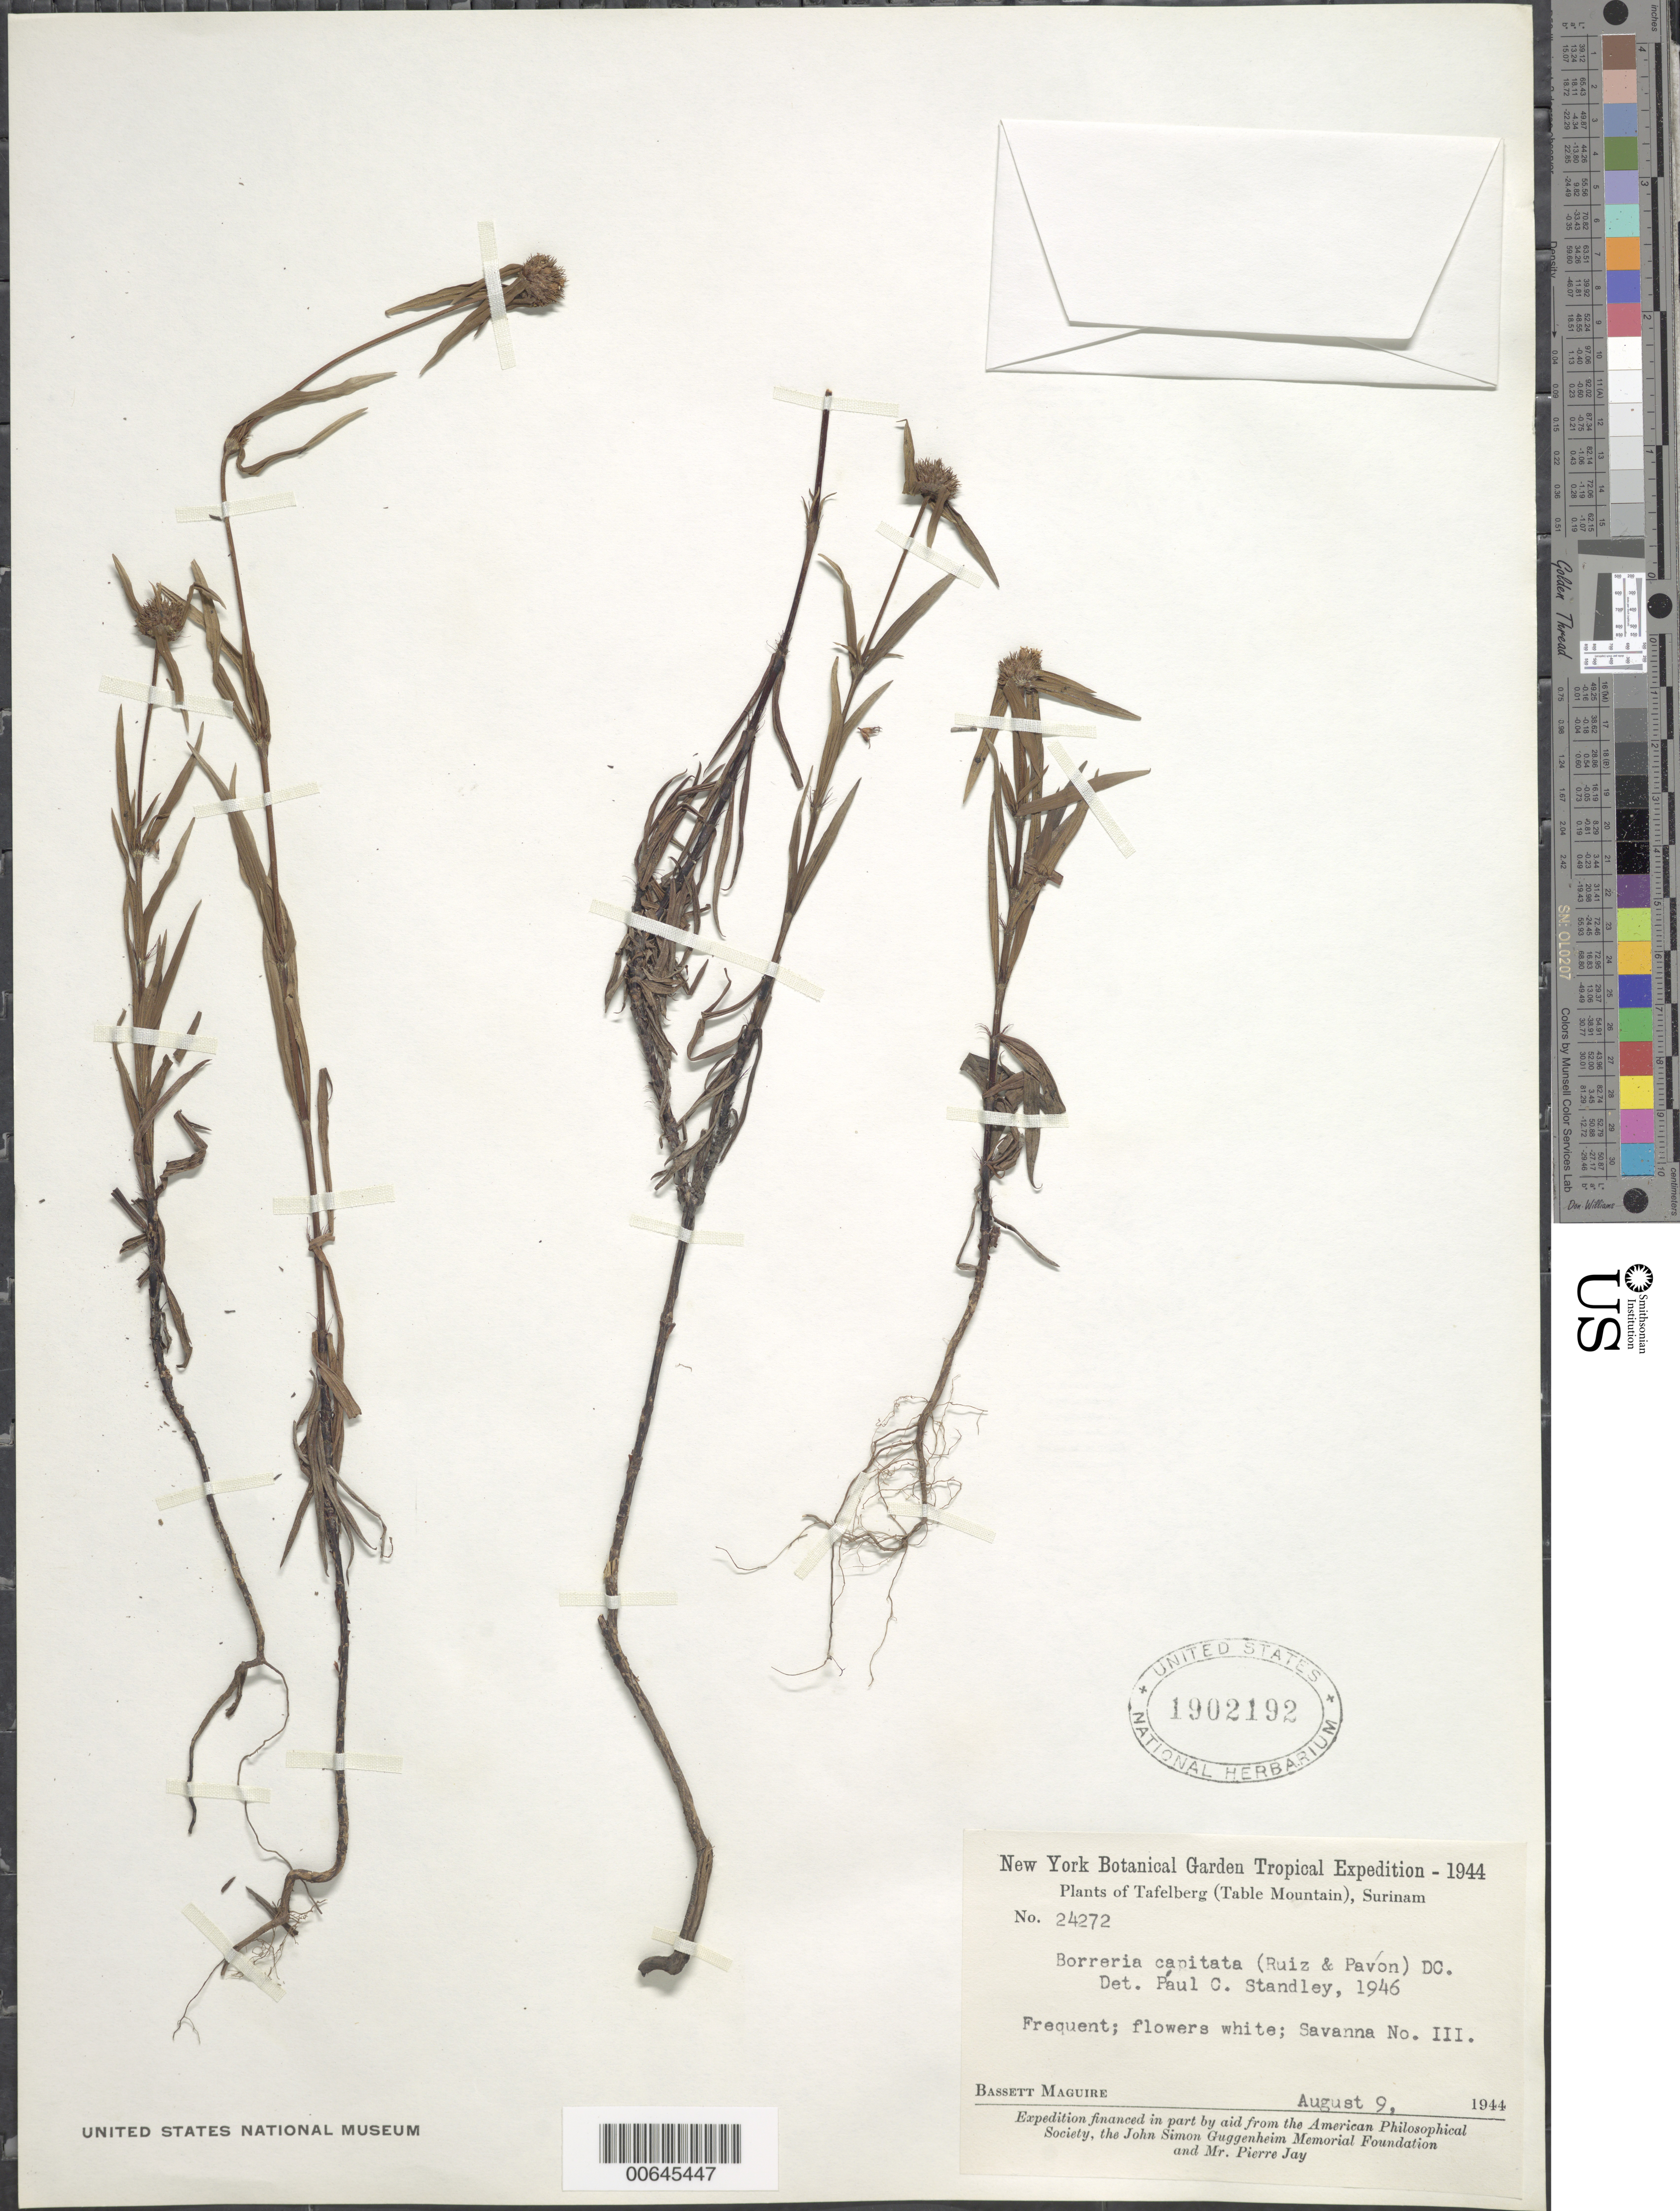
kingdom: Plantae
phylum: Tracheophyta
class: Magnoliopsida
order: Gentianales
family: Rubiaceae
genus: Borreria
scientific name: Borreria capitata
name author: (Ruiz & Pav.) DC.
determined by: Standley, Paul C.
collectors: B. Maguire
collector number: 24272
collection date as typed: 9-Aug-44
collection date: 1944-08-09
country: Suriname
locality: Tafelberg (Table Mountain), Savanna III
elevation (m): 565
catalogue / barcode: US 1902192